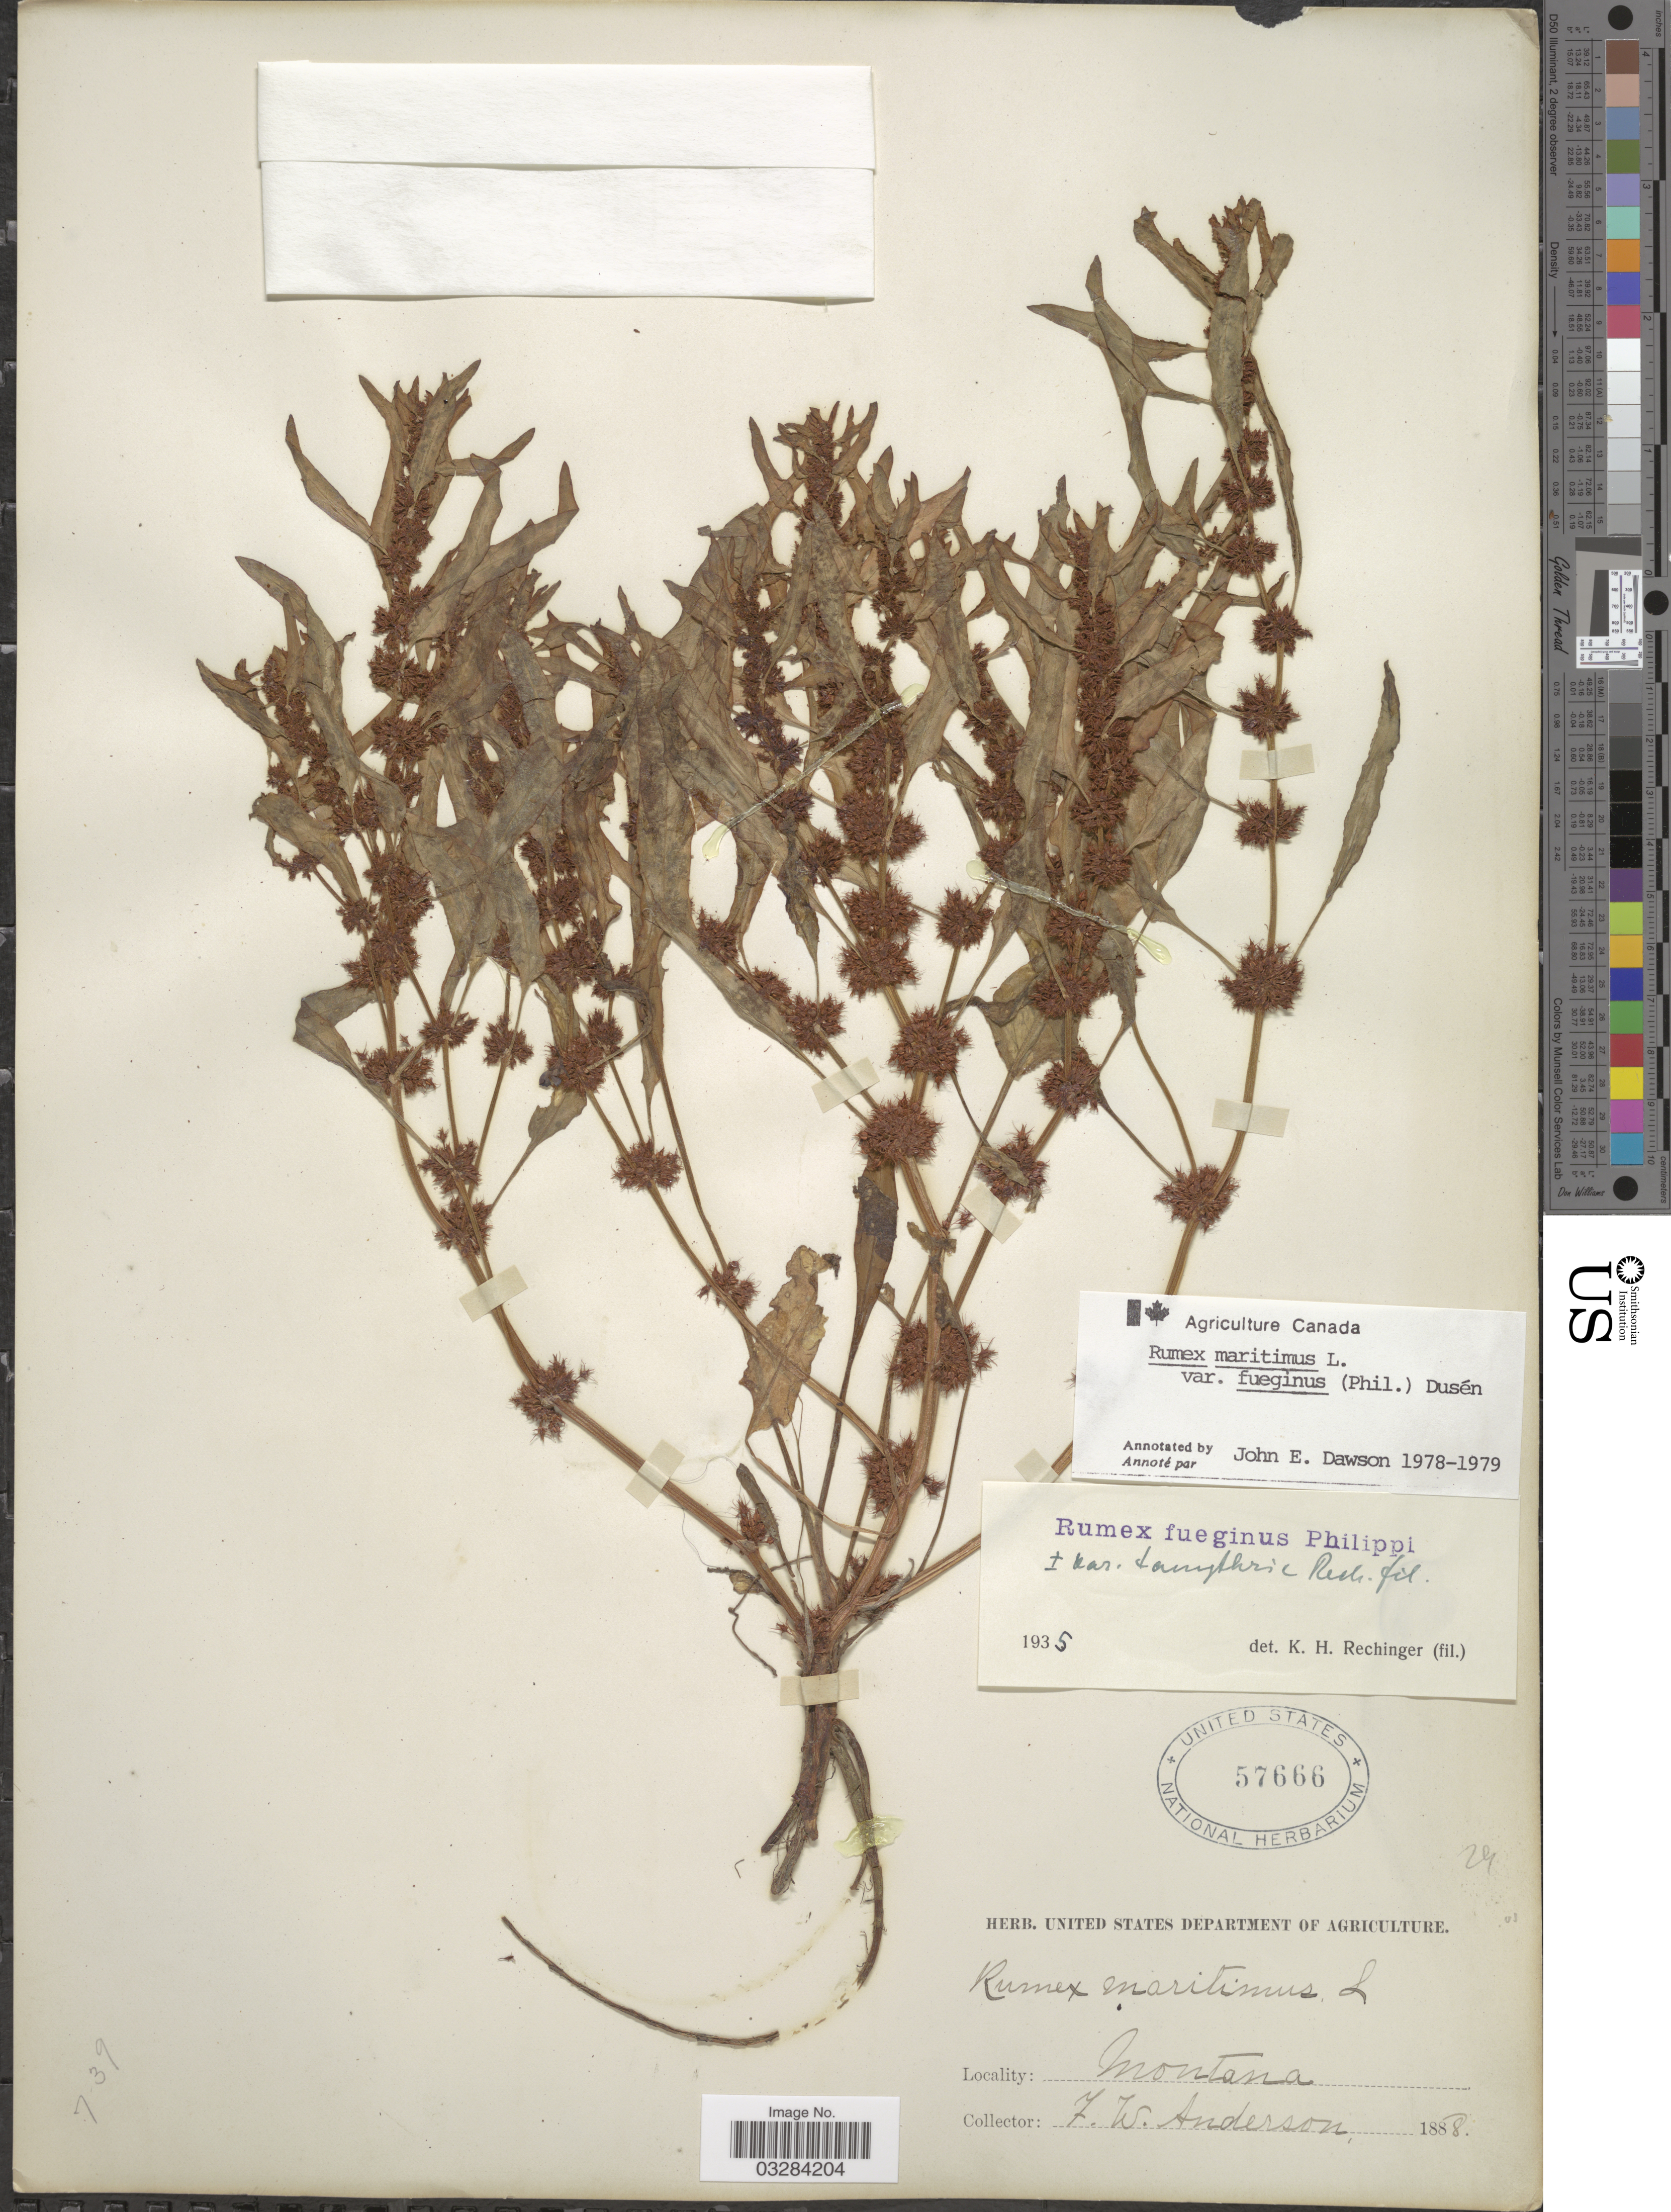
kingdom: Plantae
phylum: Tracheophyta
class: Magnoliopsida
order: Caryophyllales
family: Polygonaceae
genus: Rumex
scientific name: Rumex maritimus var. fueginus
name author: (Phil.) Dusén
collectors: F. W. Anderson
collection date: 1888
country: United States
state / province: Montana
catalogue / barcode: US 57666